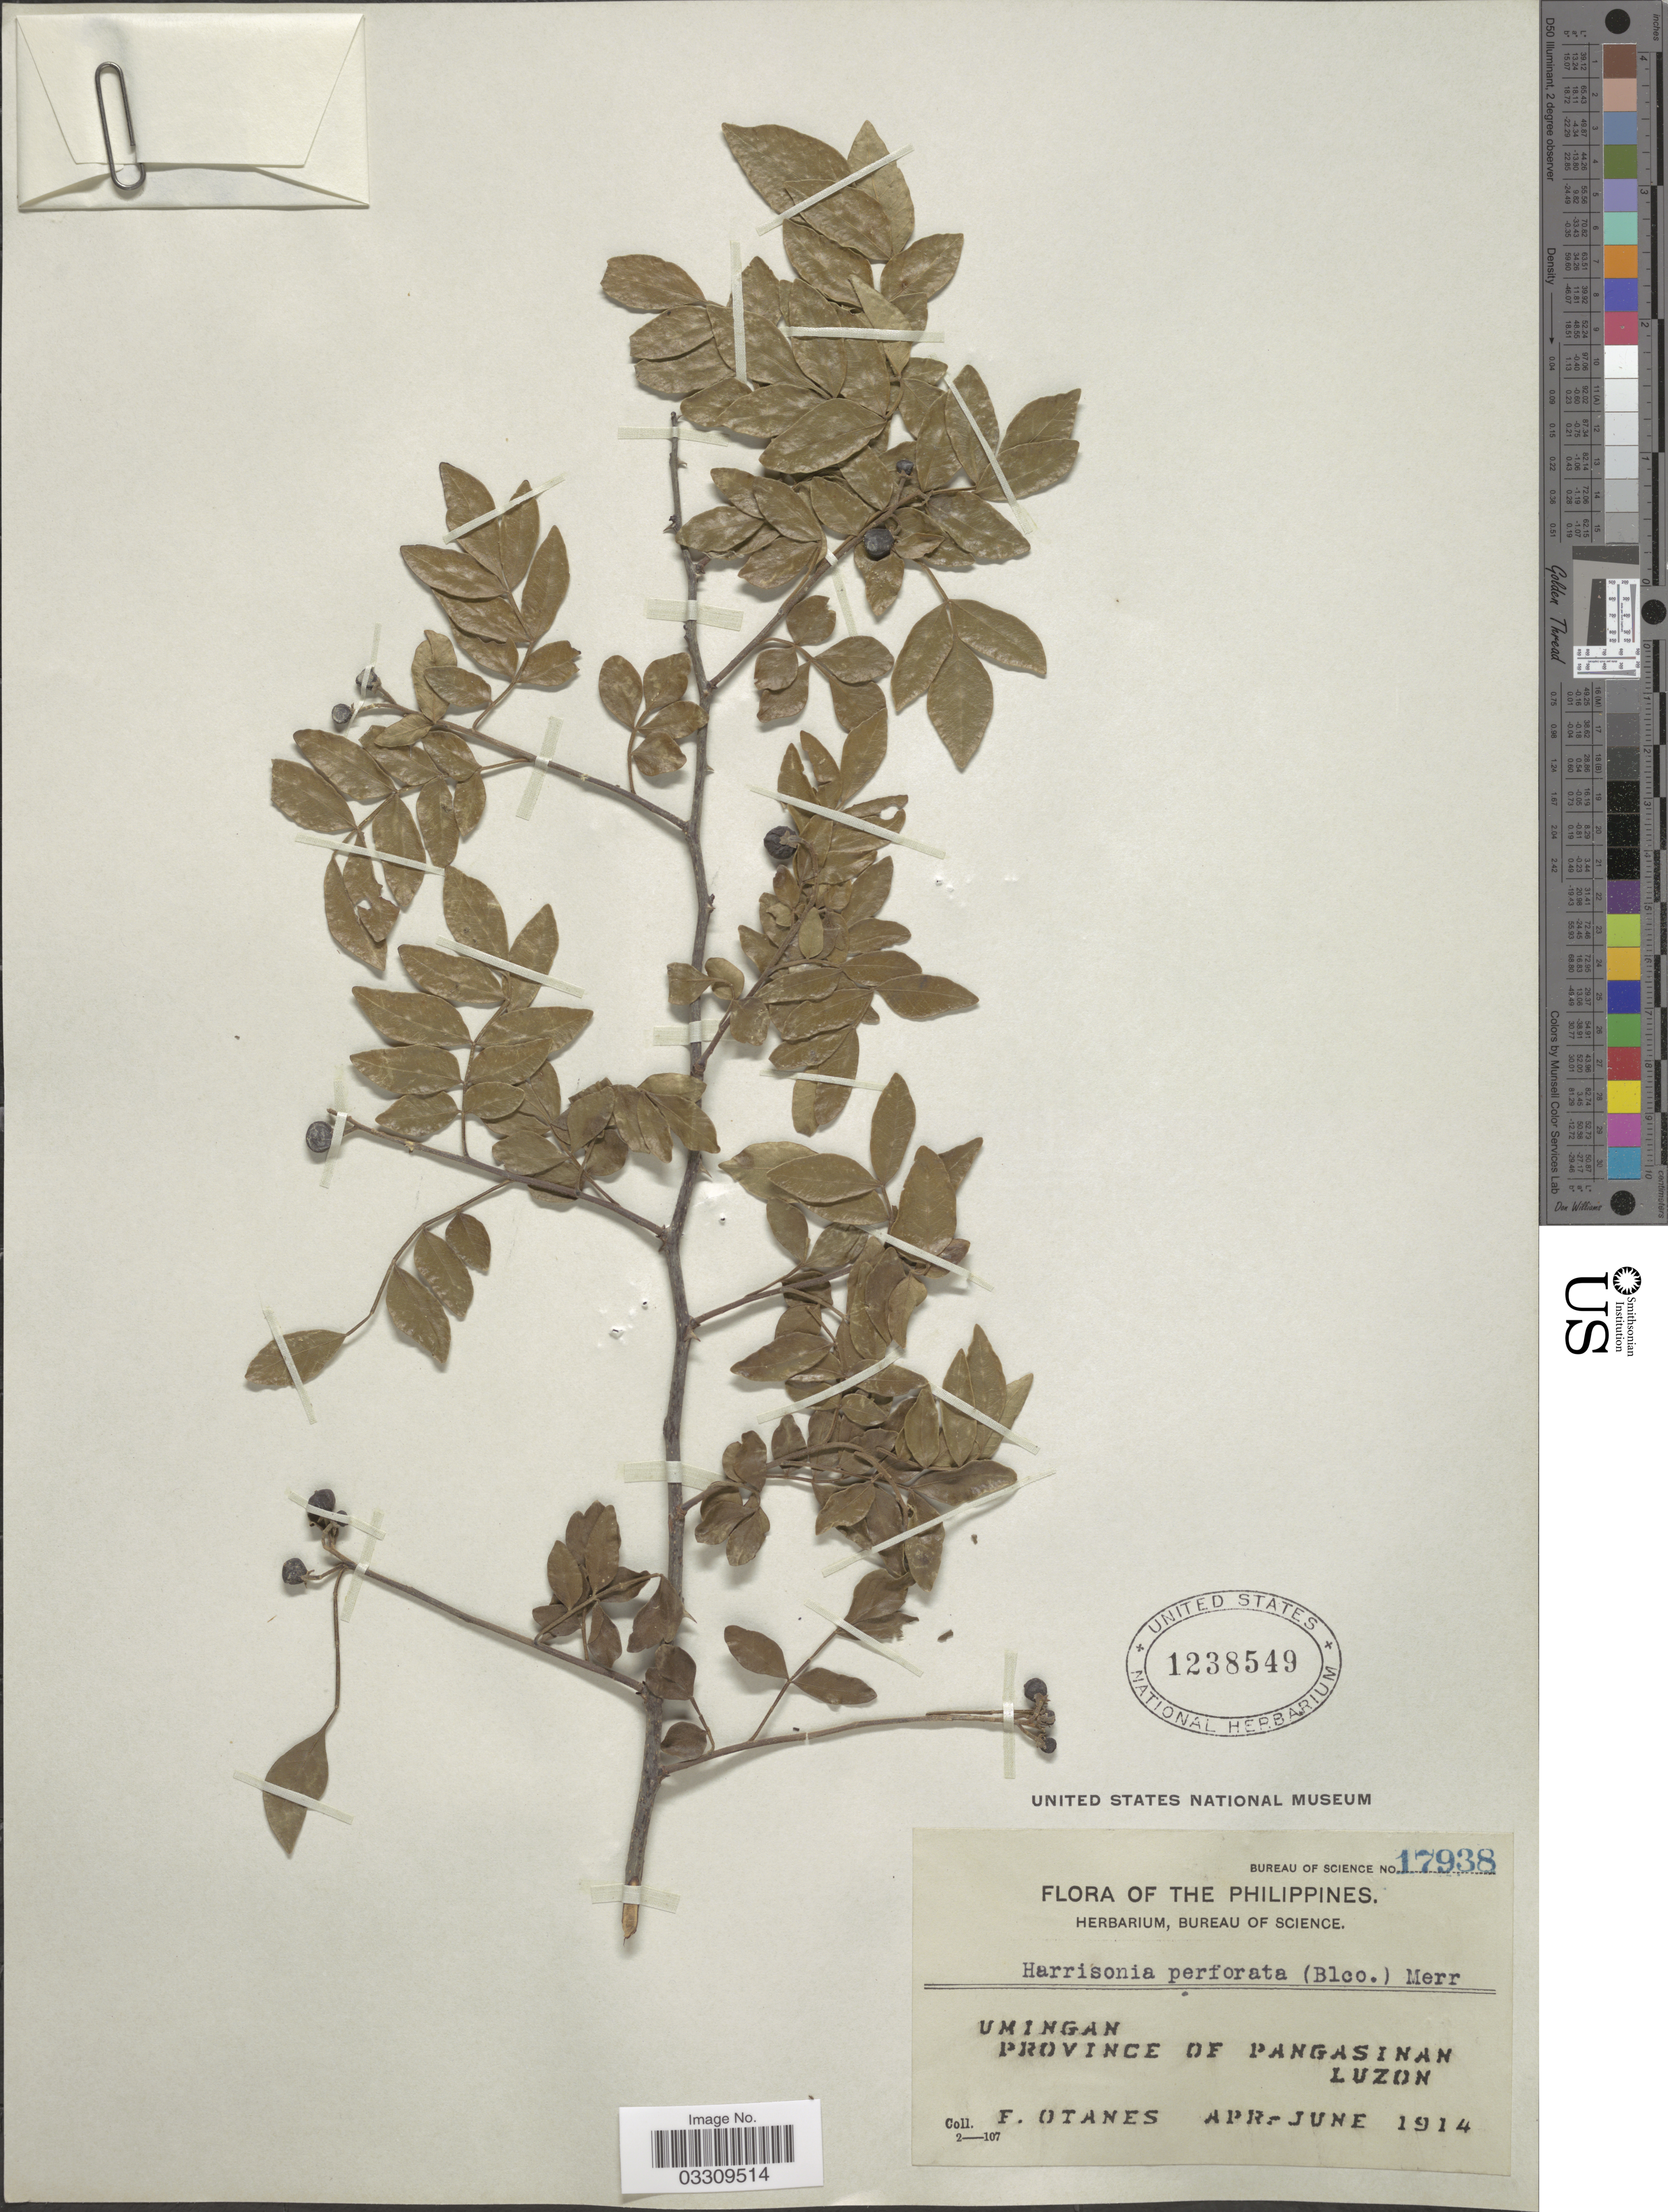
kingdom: Plantae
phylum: Tracheophyta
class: Magnoliopsida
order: Sapindales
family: Rutaceae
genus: Harrisonia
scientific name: Harrisonia perforata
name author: (Blanco) Merr.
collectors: F. Q. Otanes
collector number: Bureau of Science 17938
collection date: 1914-04/1914-06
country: Philippines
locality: Umingan. Province of Pangasinan Luzon.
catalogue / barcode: US 1238549